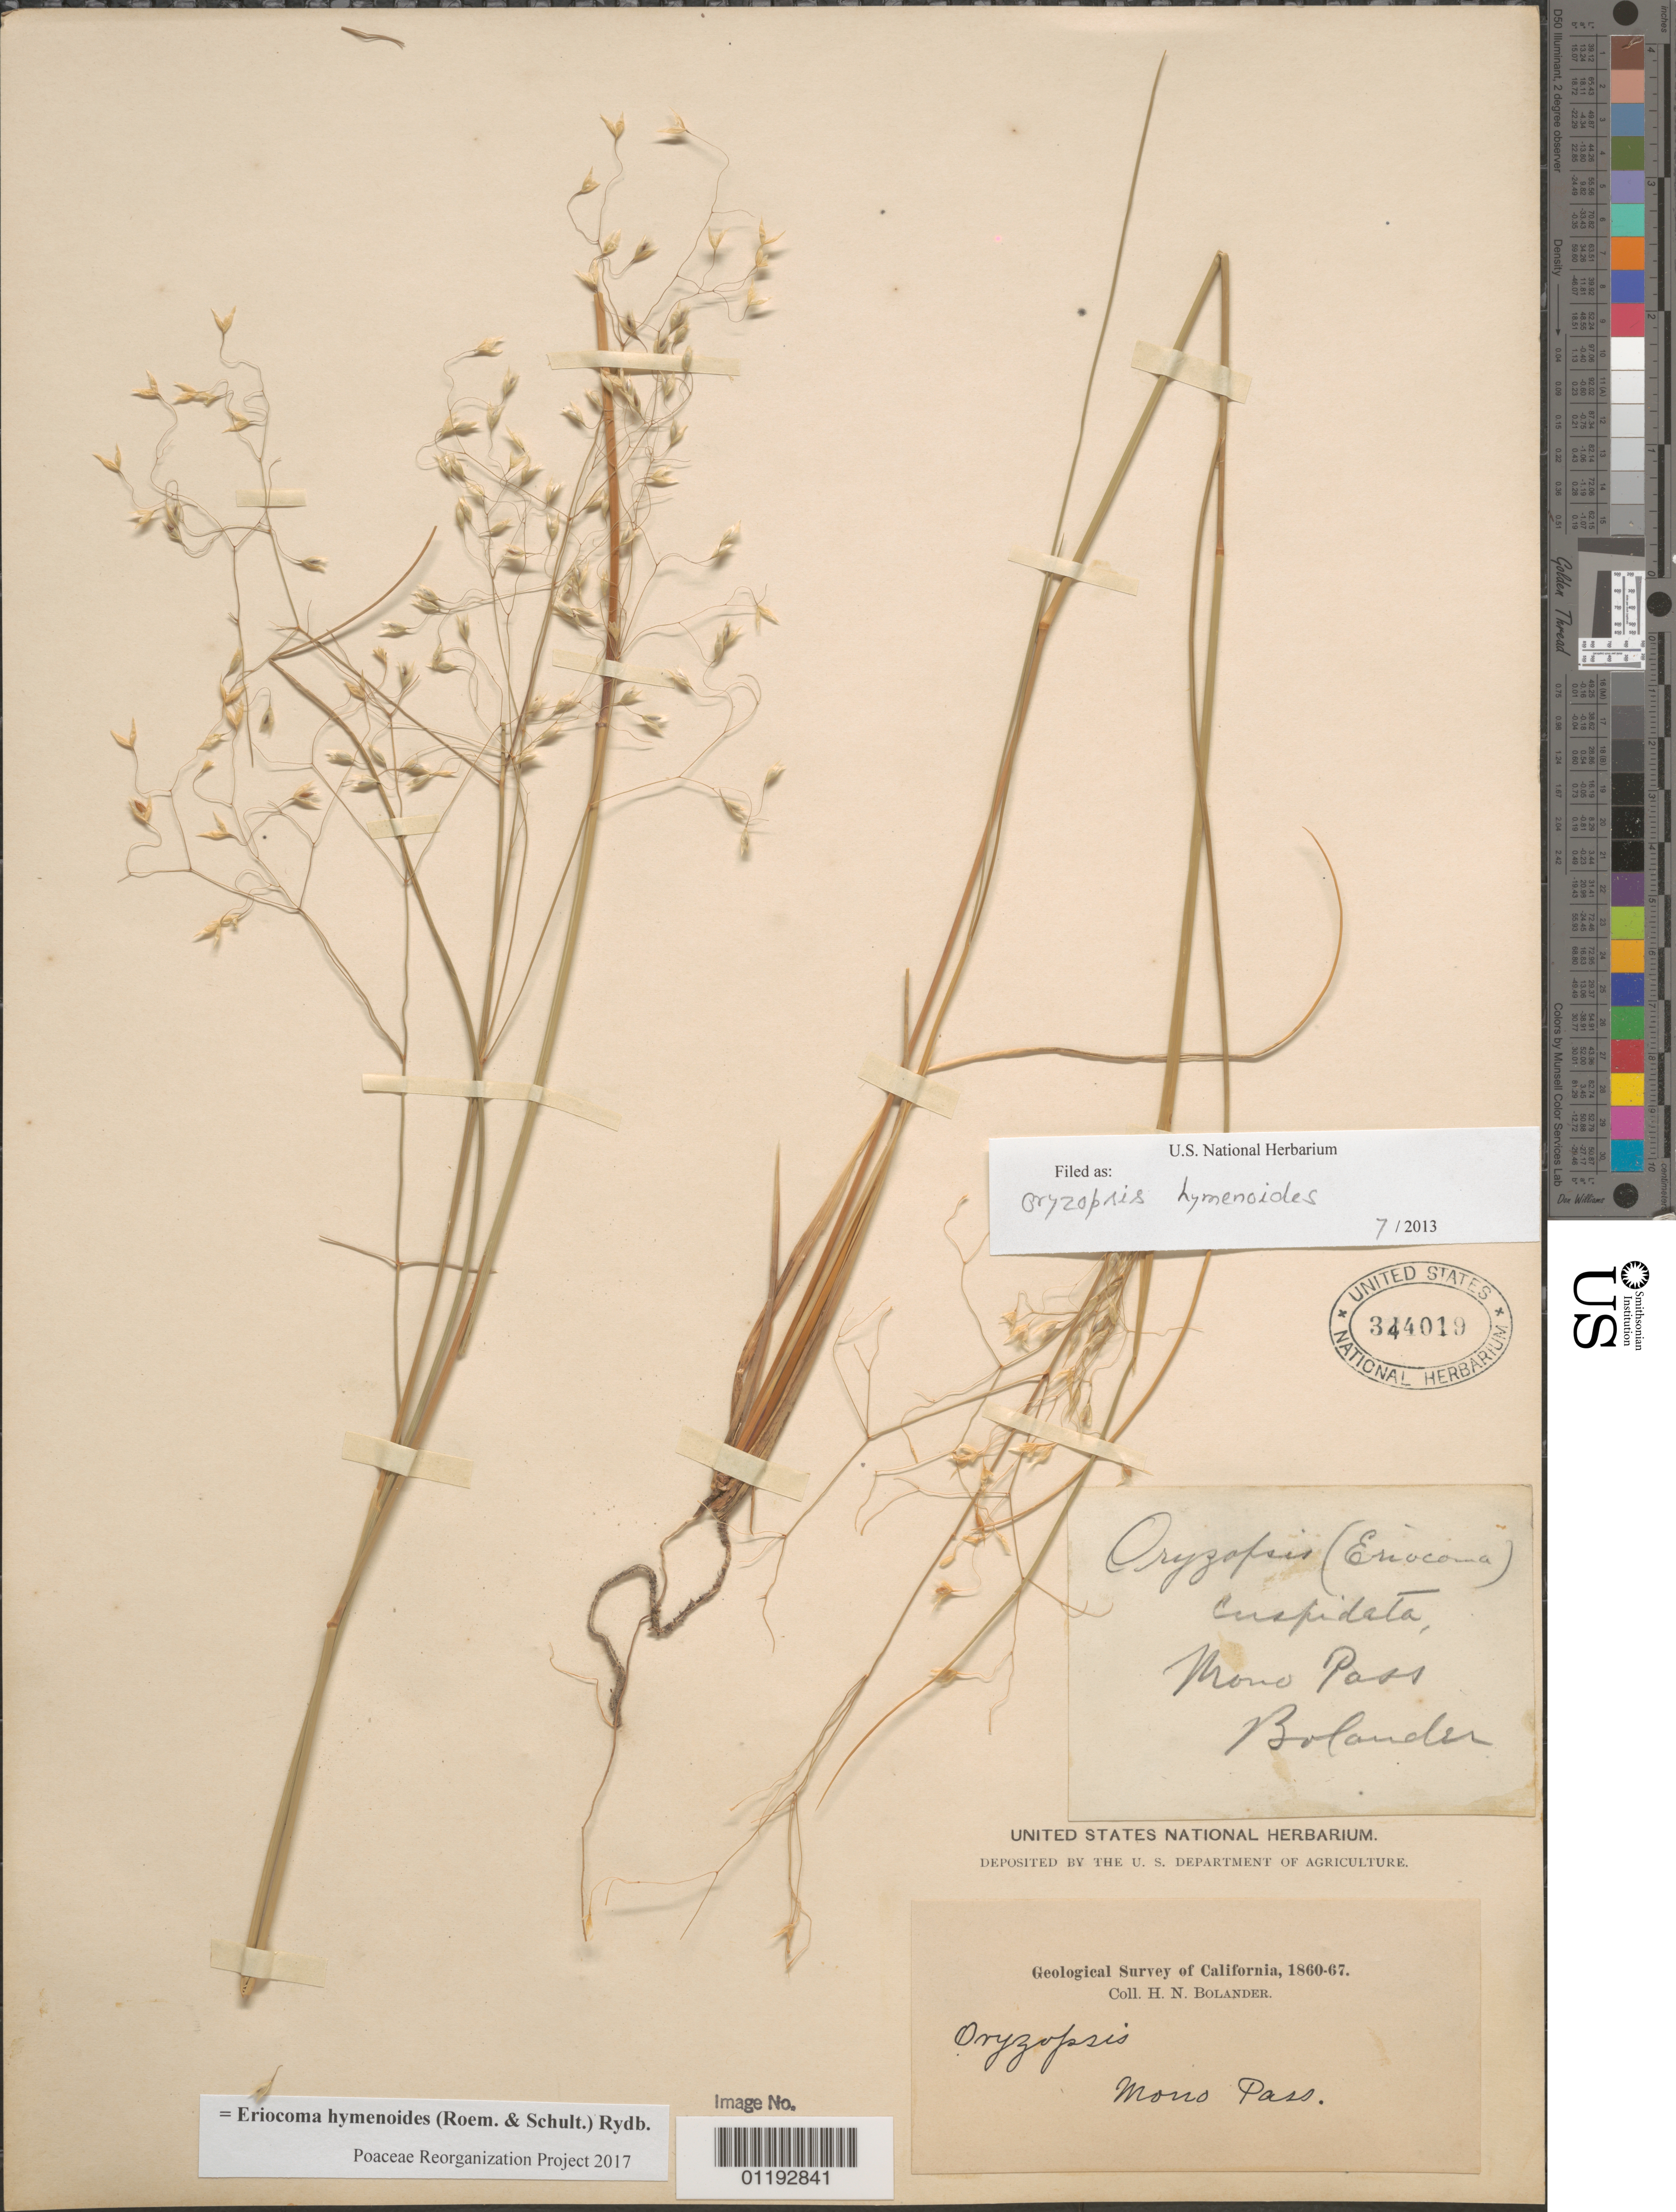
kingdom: Plantae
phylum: Tracheophyta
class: Liliopsida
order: Poales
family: Poaceae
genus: Eriocoma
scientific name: Eriocoma hymenoides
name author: (Roem. & Schult.) Rydb.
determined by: Poaceae Reorganization Project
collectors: H. Bolander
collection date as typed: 1860 to -- -- 1867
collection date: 1860/1867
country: United States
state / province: California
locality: MonoPass.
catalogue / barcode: US 344019